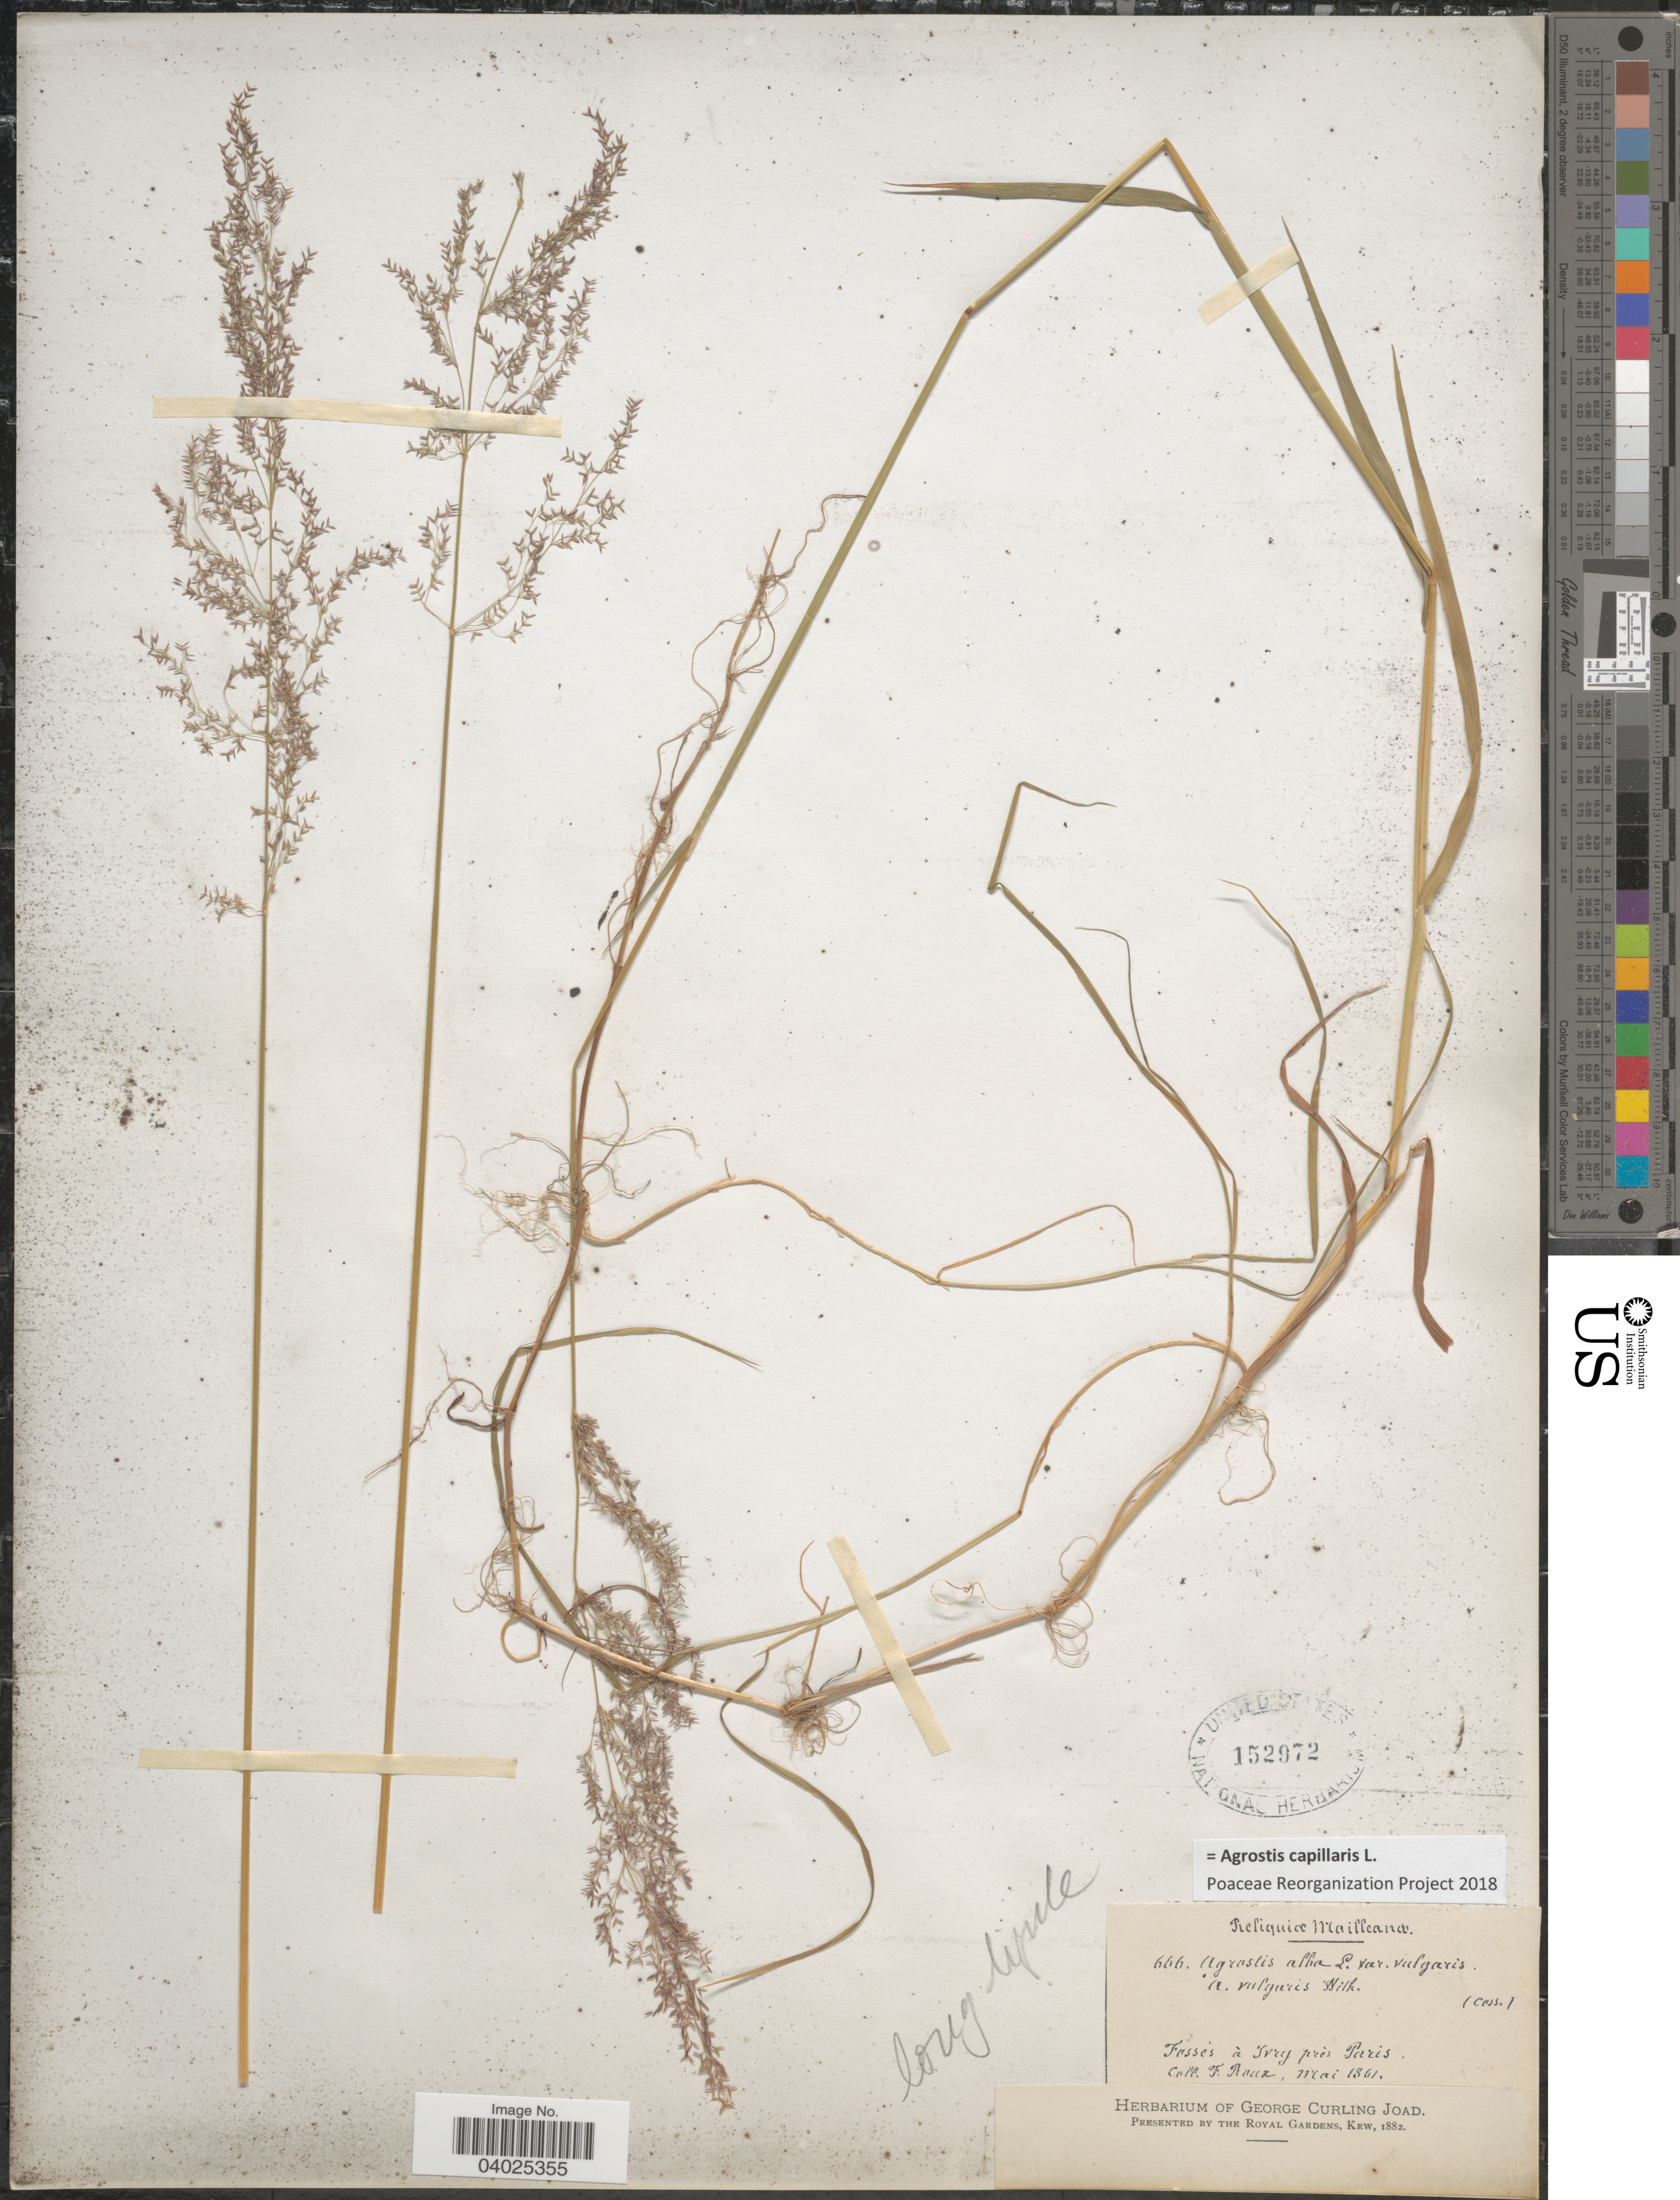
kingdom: Plantae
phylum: Tracheophyta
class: Liliopsida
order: Poales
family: Poaceae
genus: Agrostis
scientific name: Agrostis capillaris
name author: L.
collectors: F. Roux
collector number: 666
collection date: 1861-05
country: France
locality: Fossès à Ivry près Paris.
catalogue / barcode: US 152972